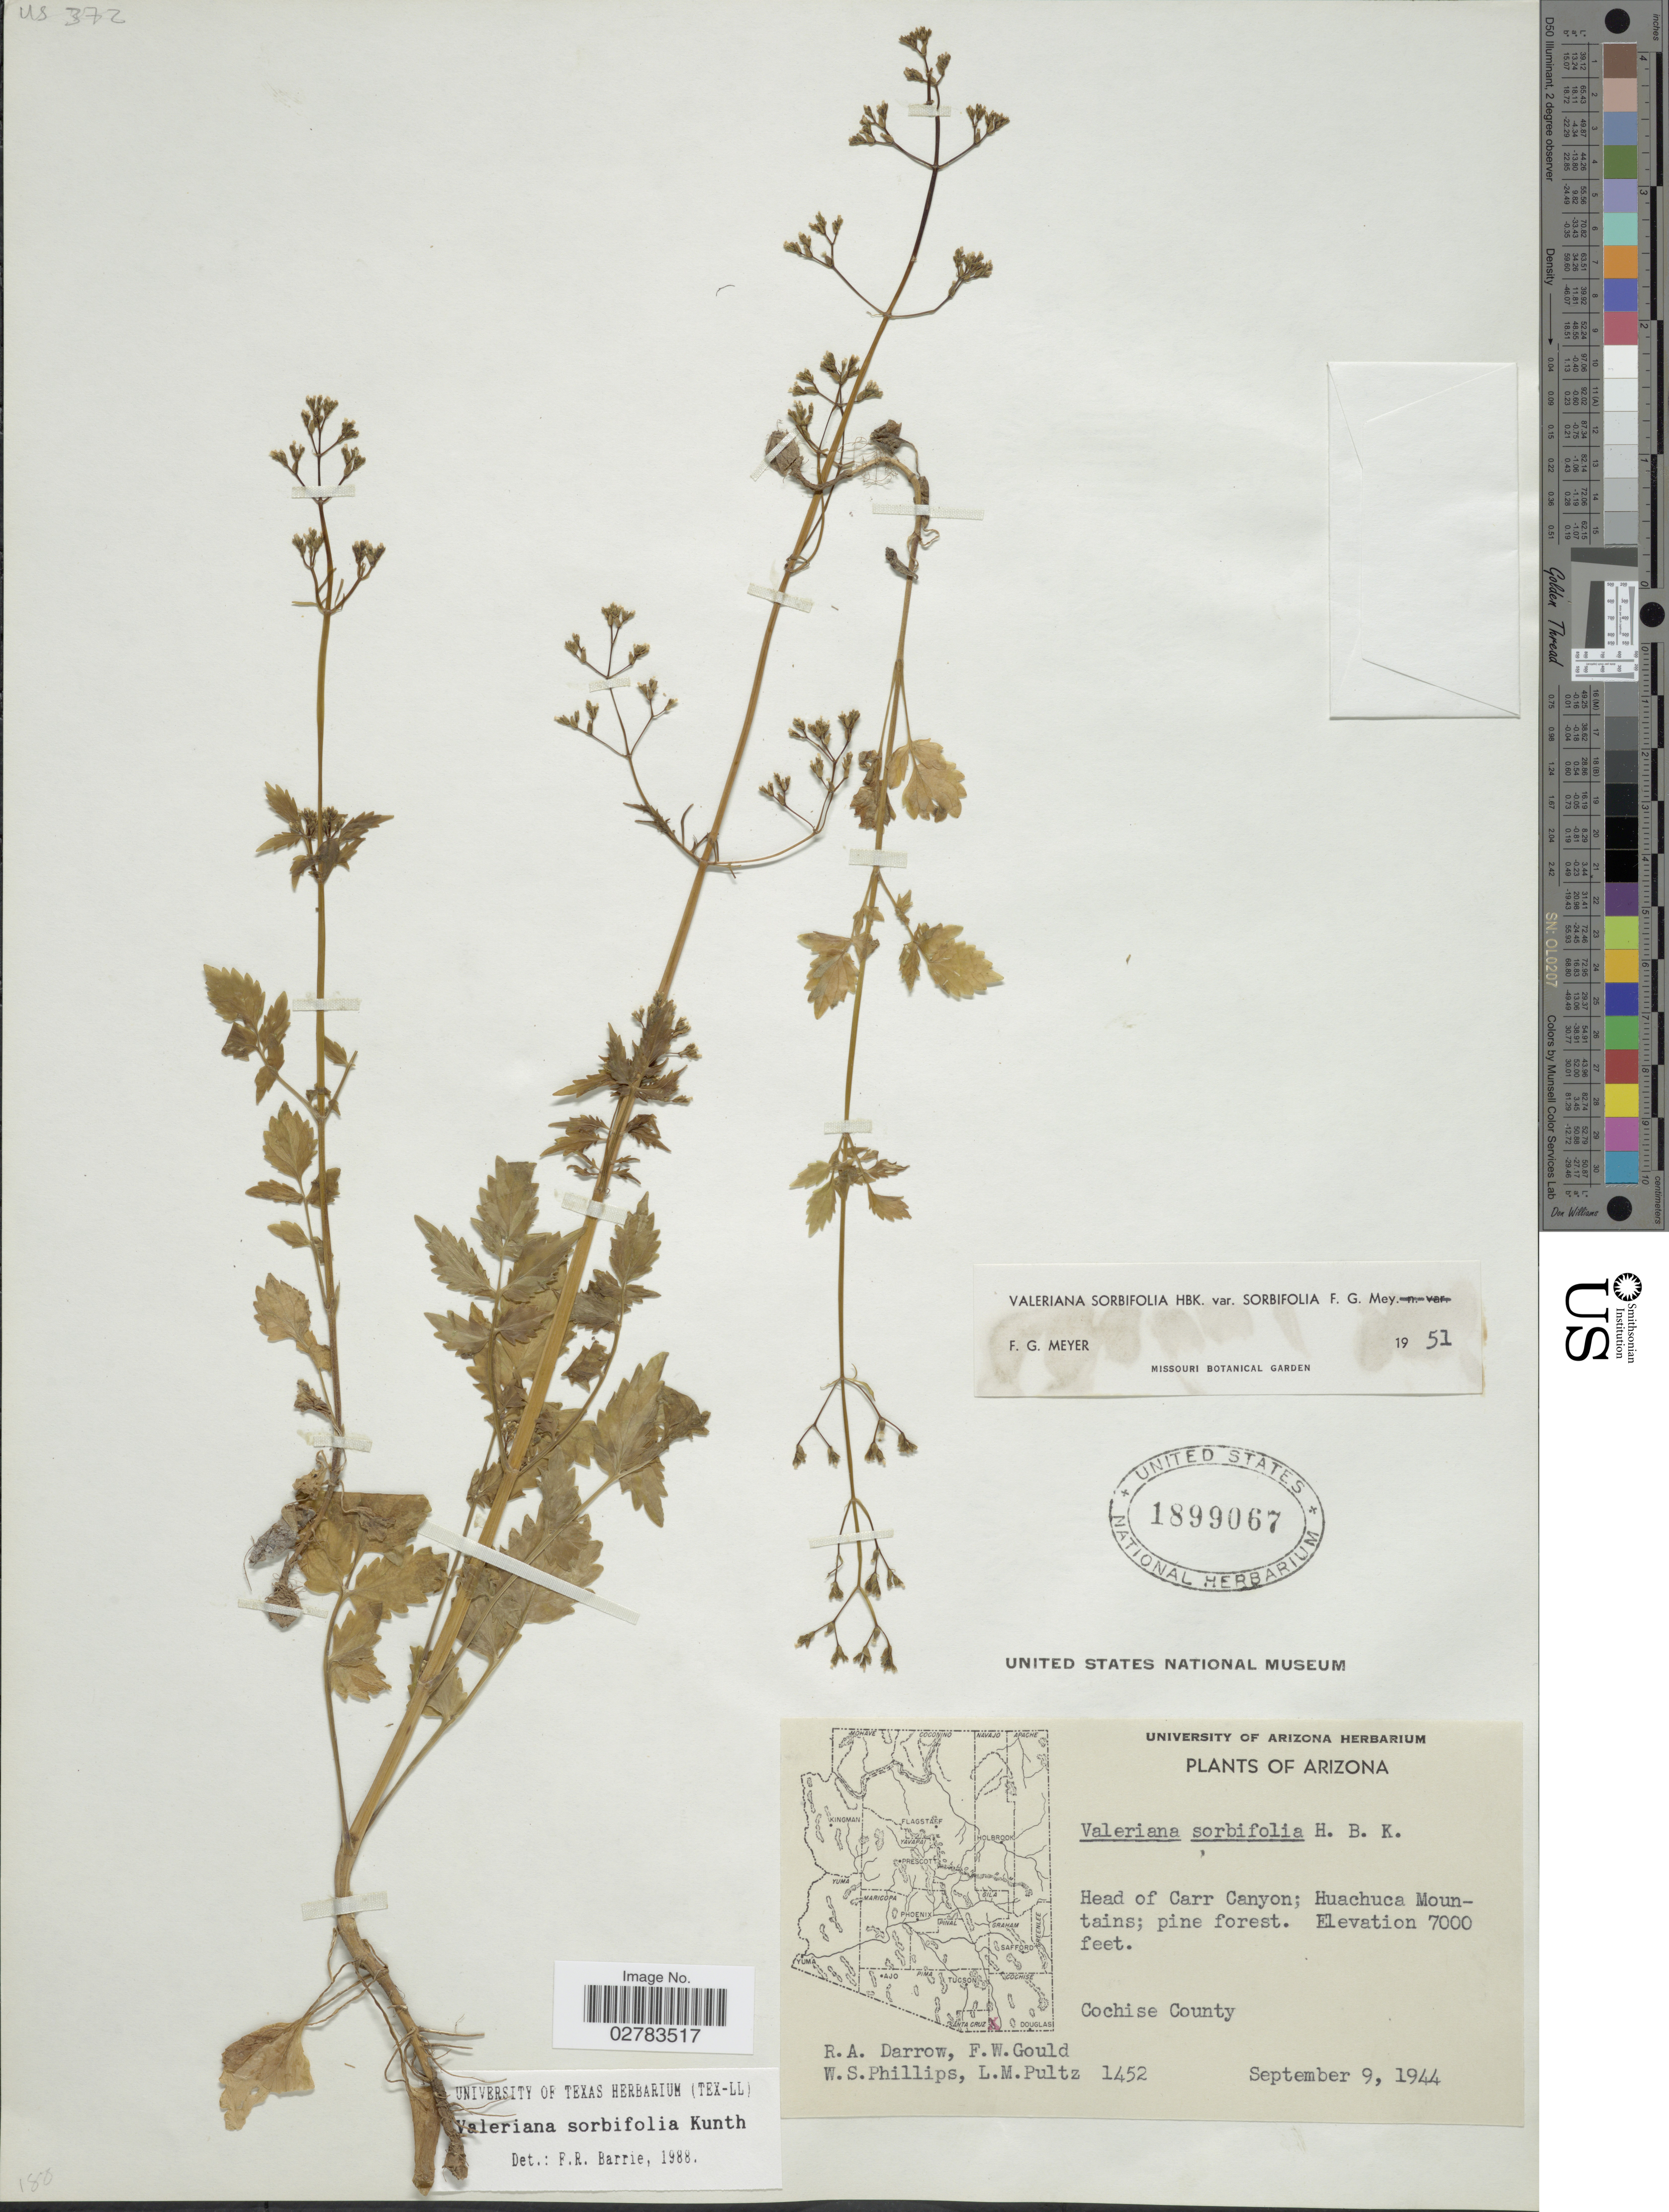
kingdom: Plantae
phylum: Tracheophyta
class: Magnoliopsida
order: Dipsacales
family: Caprifoliaceae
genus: Valeriana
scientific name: Valeriana sorbifolia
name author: Kunth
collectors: R. A. Darrow, F. W. Gould, W. S. Phillips & L. Pultz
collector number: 1452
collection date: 1944-09-09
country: United States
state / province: Arizona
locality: Head of Carr Canyonp; Huachuca Mountains, Cochise County.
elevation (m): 2134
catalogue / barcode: US 1899067